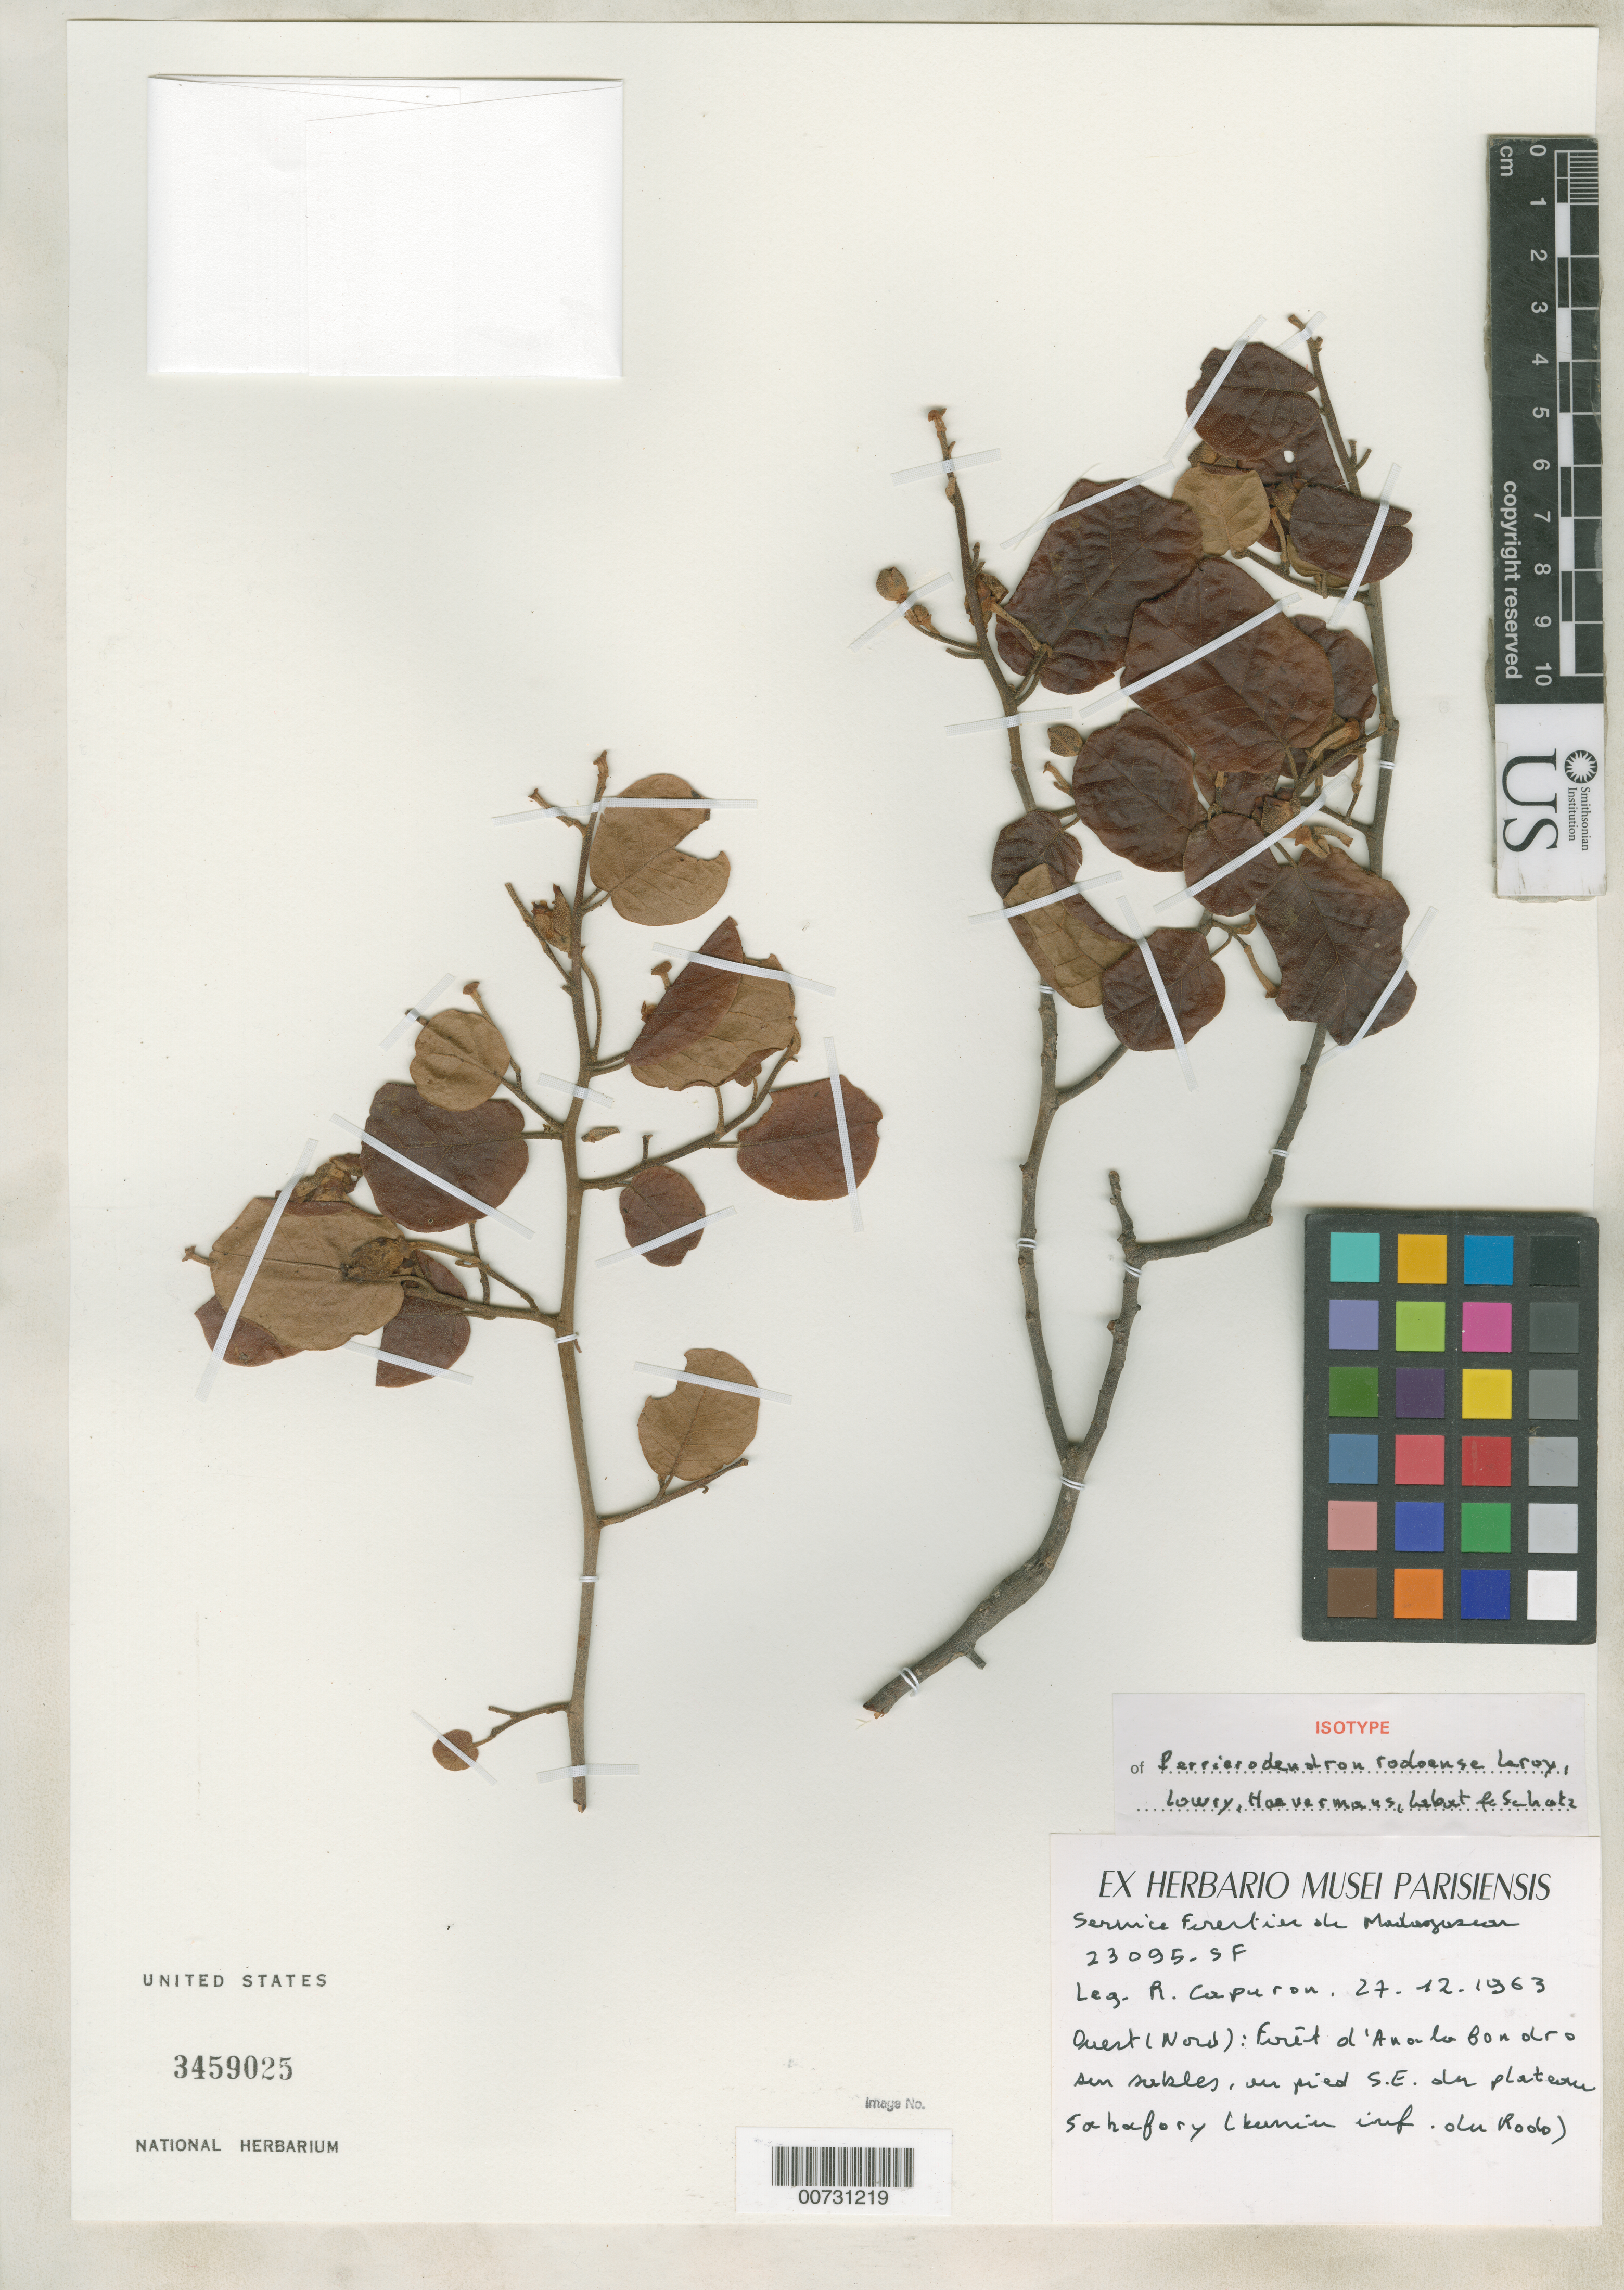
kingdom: Plantae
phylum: Tracheophyta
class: Magnoliopsida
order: Malvales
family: Sarcolaenaceae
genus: Perrierodendron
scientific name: Perrierodendron rodoense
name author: J.-F. Leroy et al.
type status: Isotype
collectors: R. Capuron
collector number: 23095-SF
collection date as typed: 27 Dec 1963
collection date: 1963-12-27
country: Madagascar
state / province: Diana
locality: Ouest (Nord): forêt d'Analafondro sur sables, au pied S.E. du plateau Sahafory (bassin inf. du Rodo).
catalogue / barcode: US 3459025